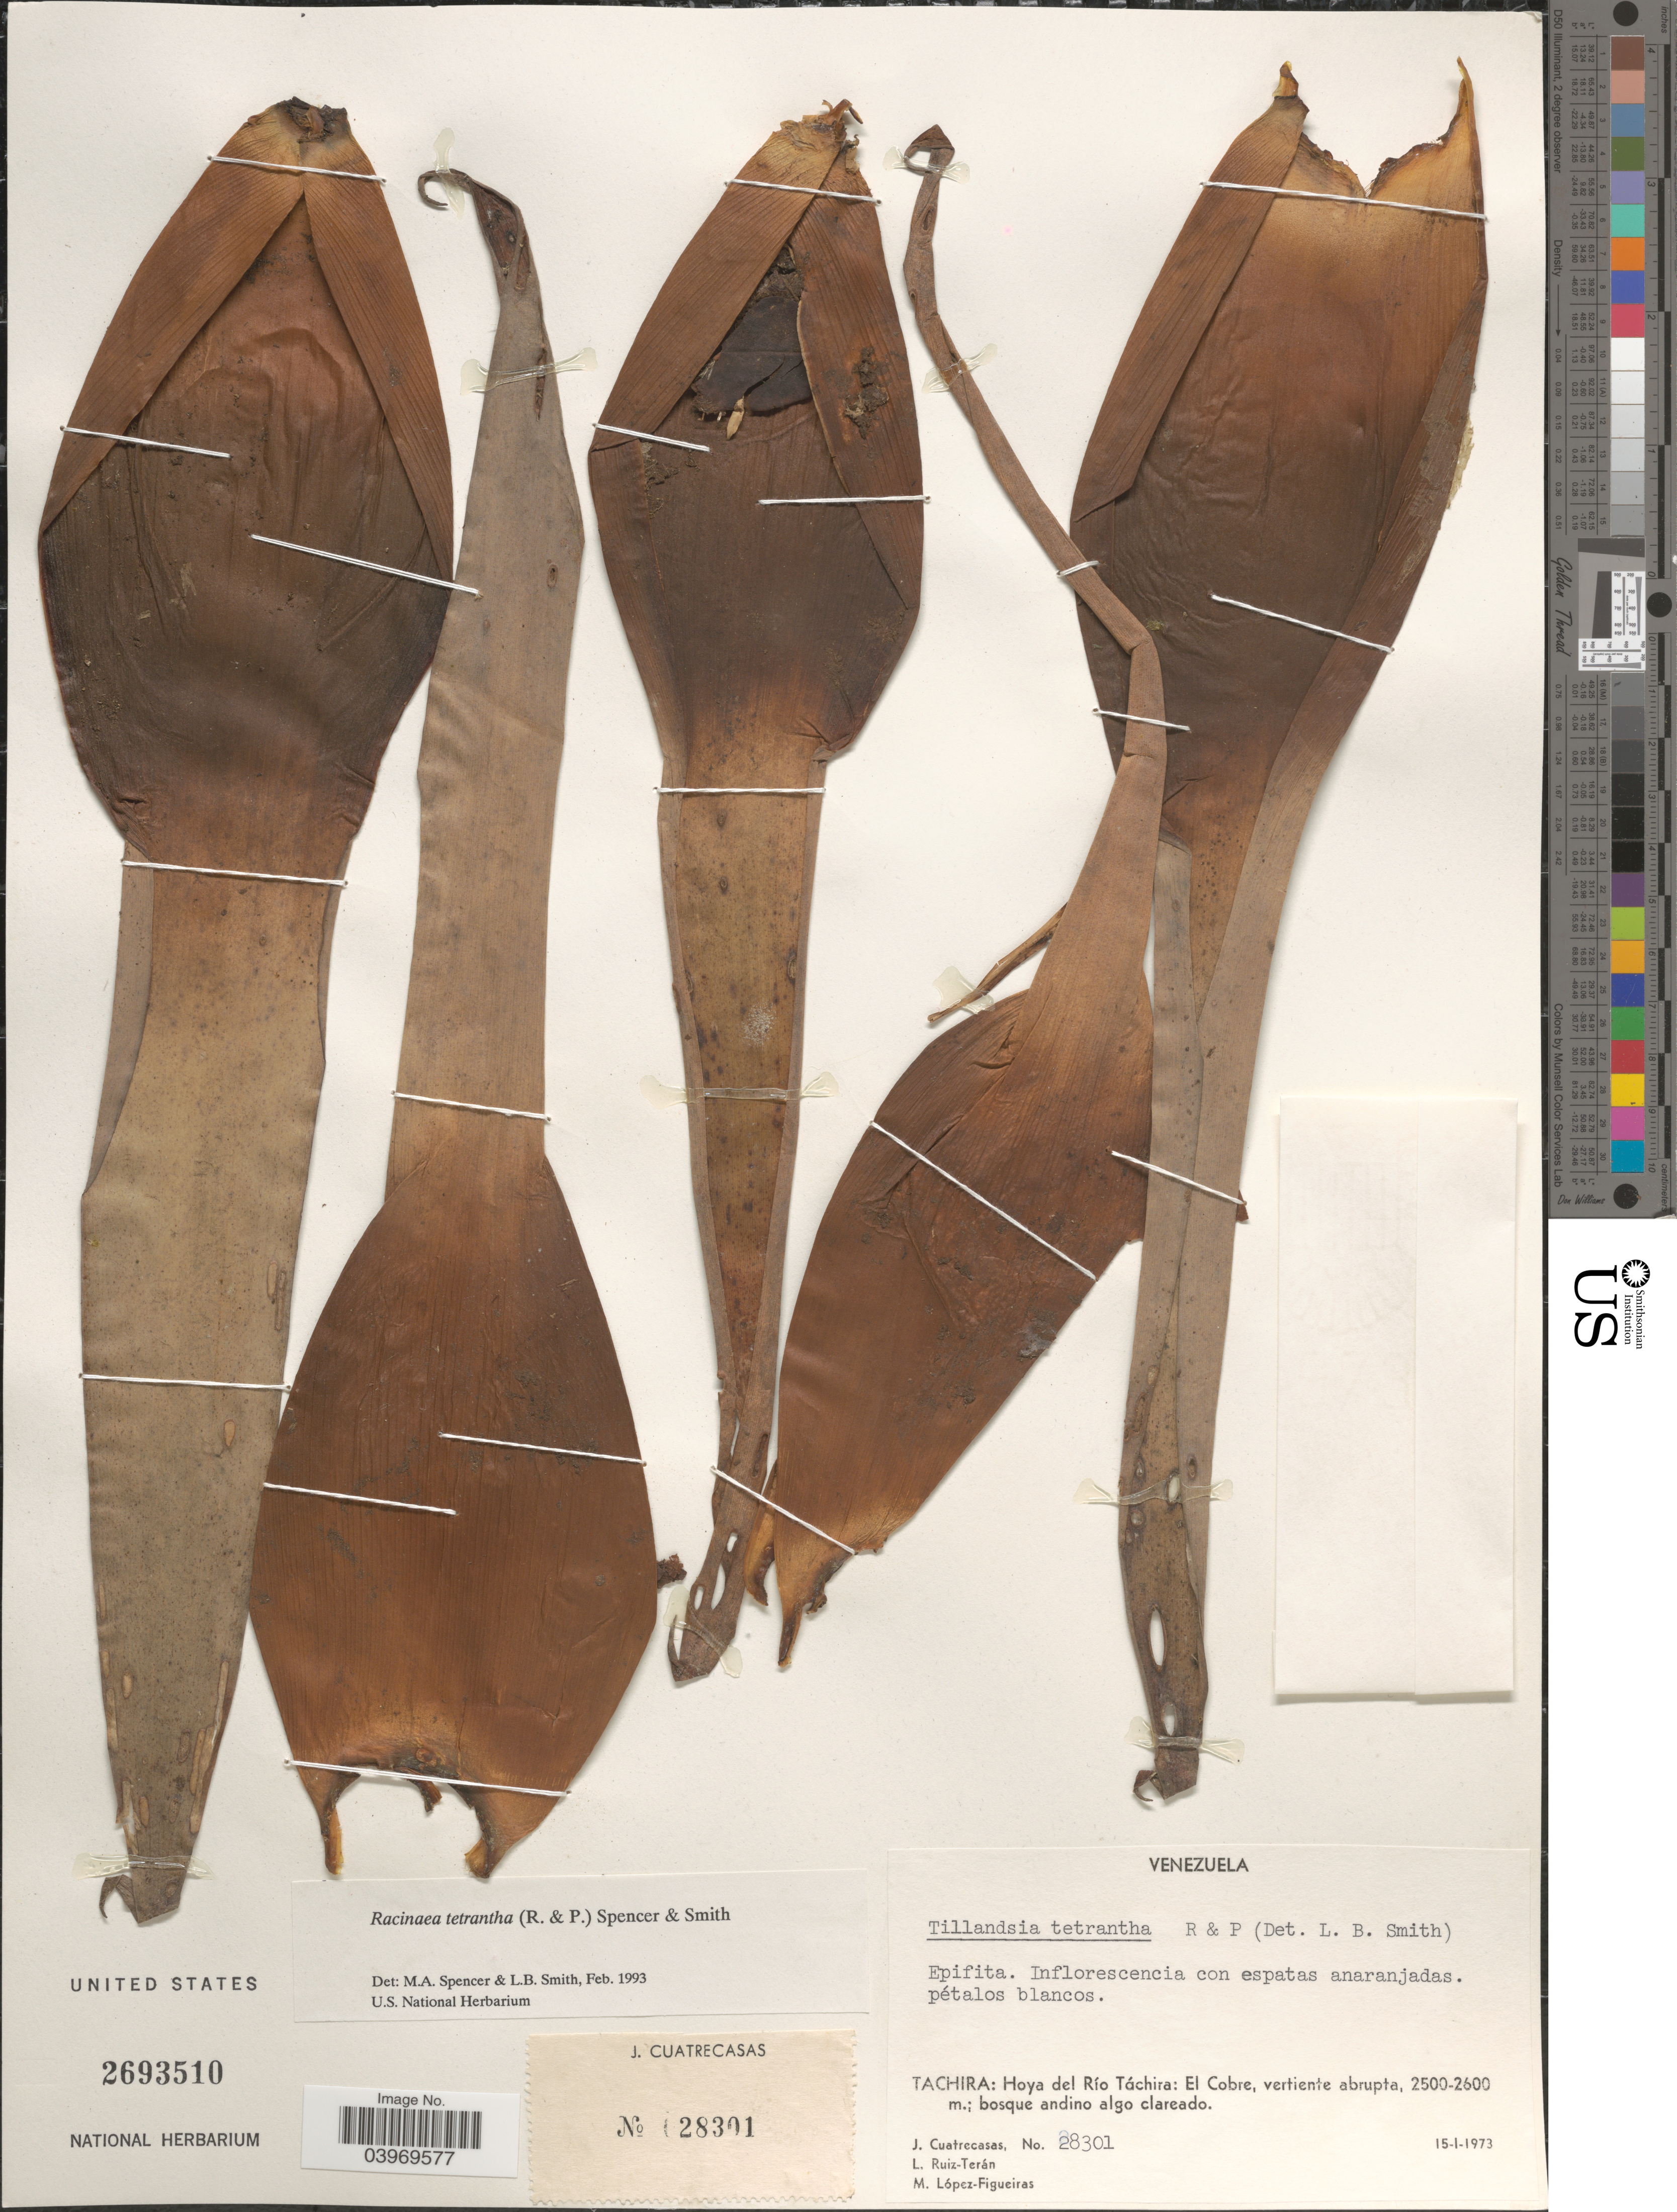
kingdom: Plantae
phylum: Tracheophyta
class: Liliopsida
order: Poales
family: Bromeliaceae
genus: Racinaea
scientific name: Racinaea tetrantha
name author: (Ruiz & Pav.) L.B. Sm.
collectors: J. Cuatrecasas, L. E. Ruíz-Terán & M. López Figueiras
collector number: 28301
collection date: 1973-01-15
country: Venezuela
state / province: Tachira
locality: Hoya del Río Táchira: El Cobre, vertiente abrupta.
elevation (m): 2500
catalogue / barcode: US 2693510